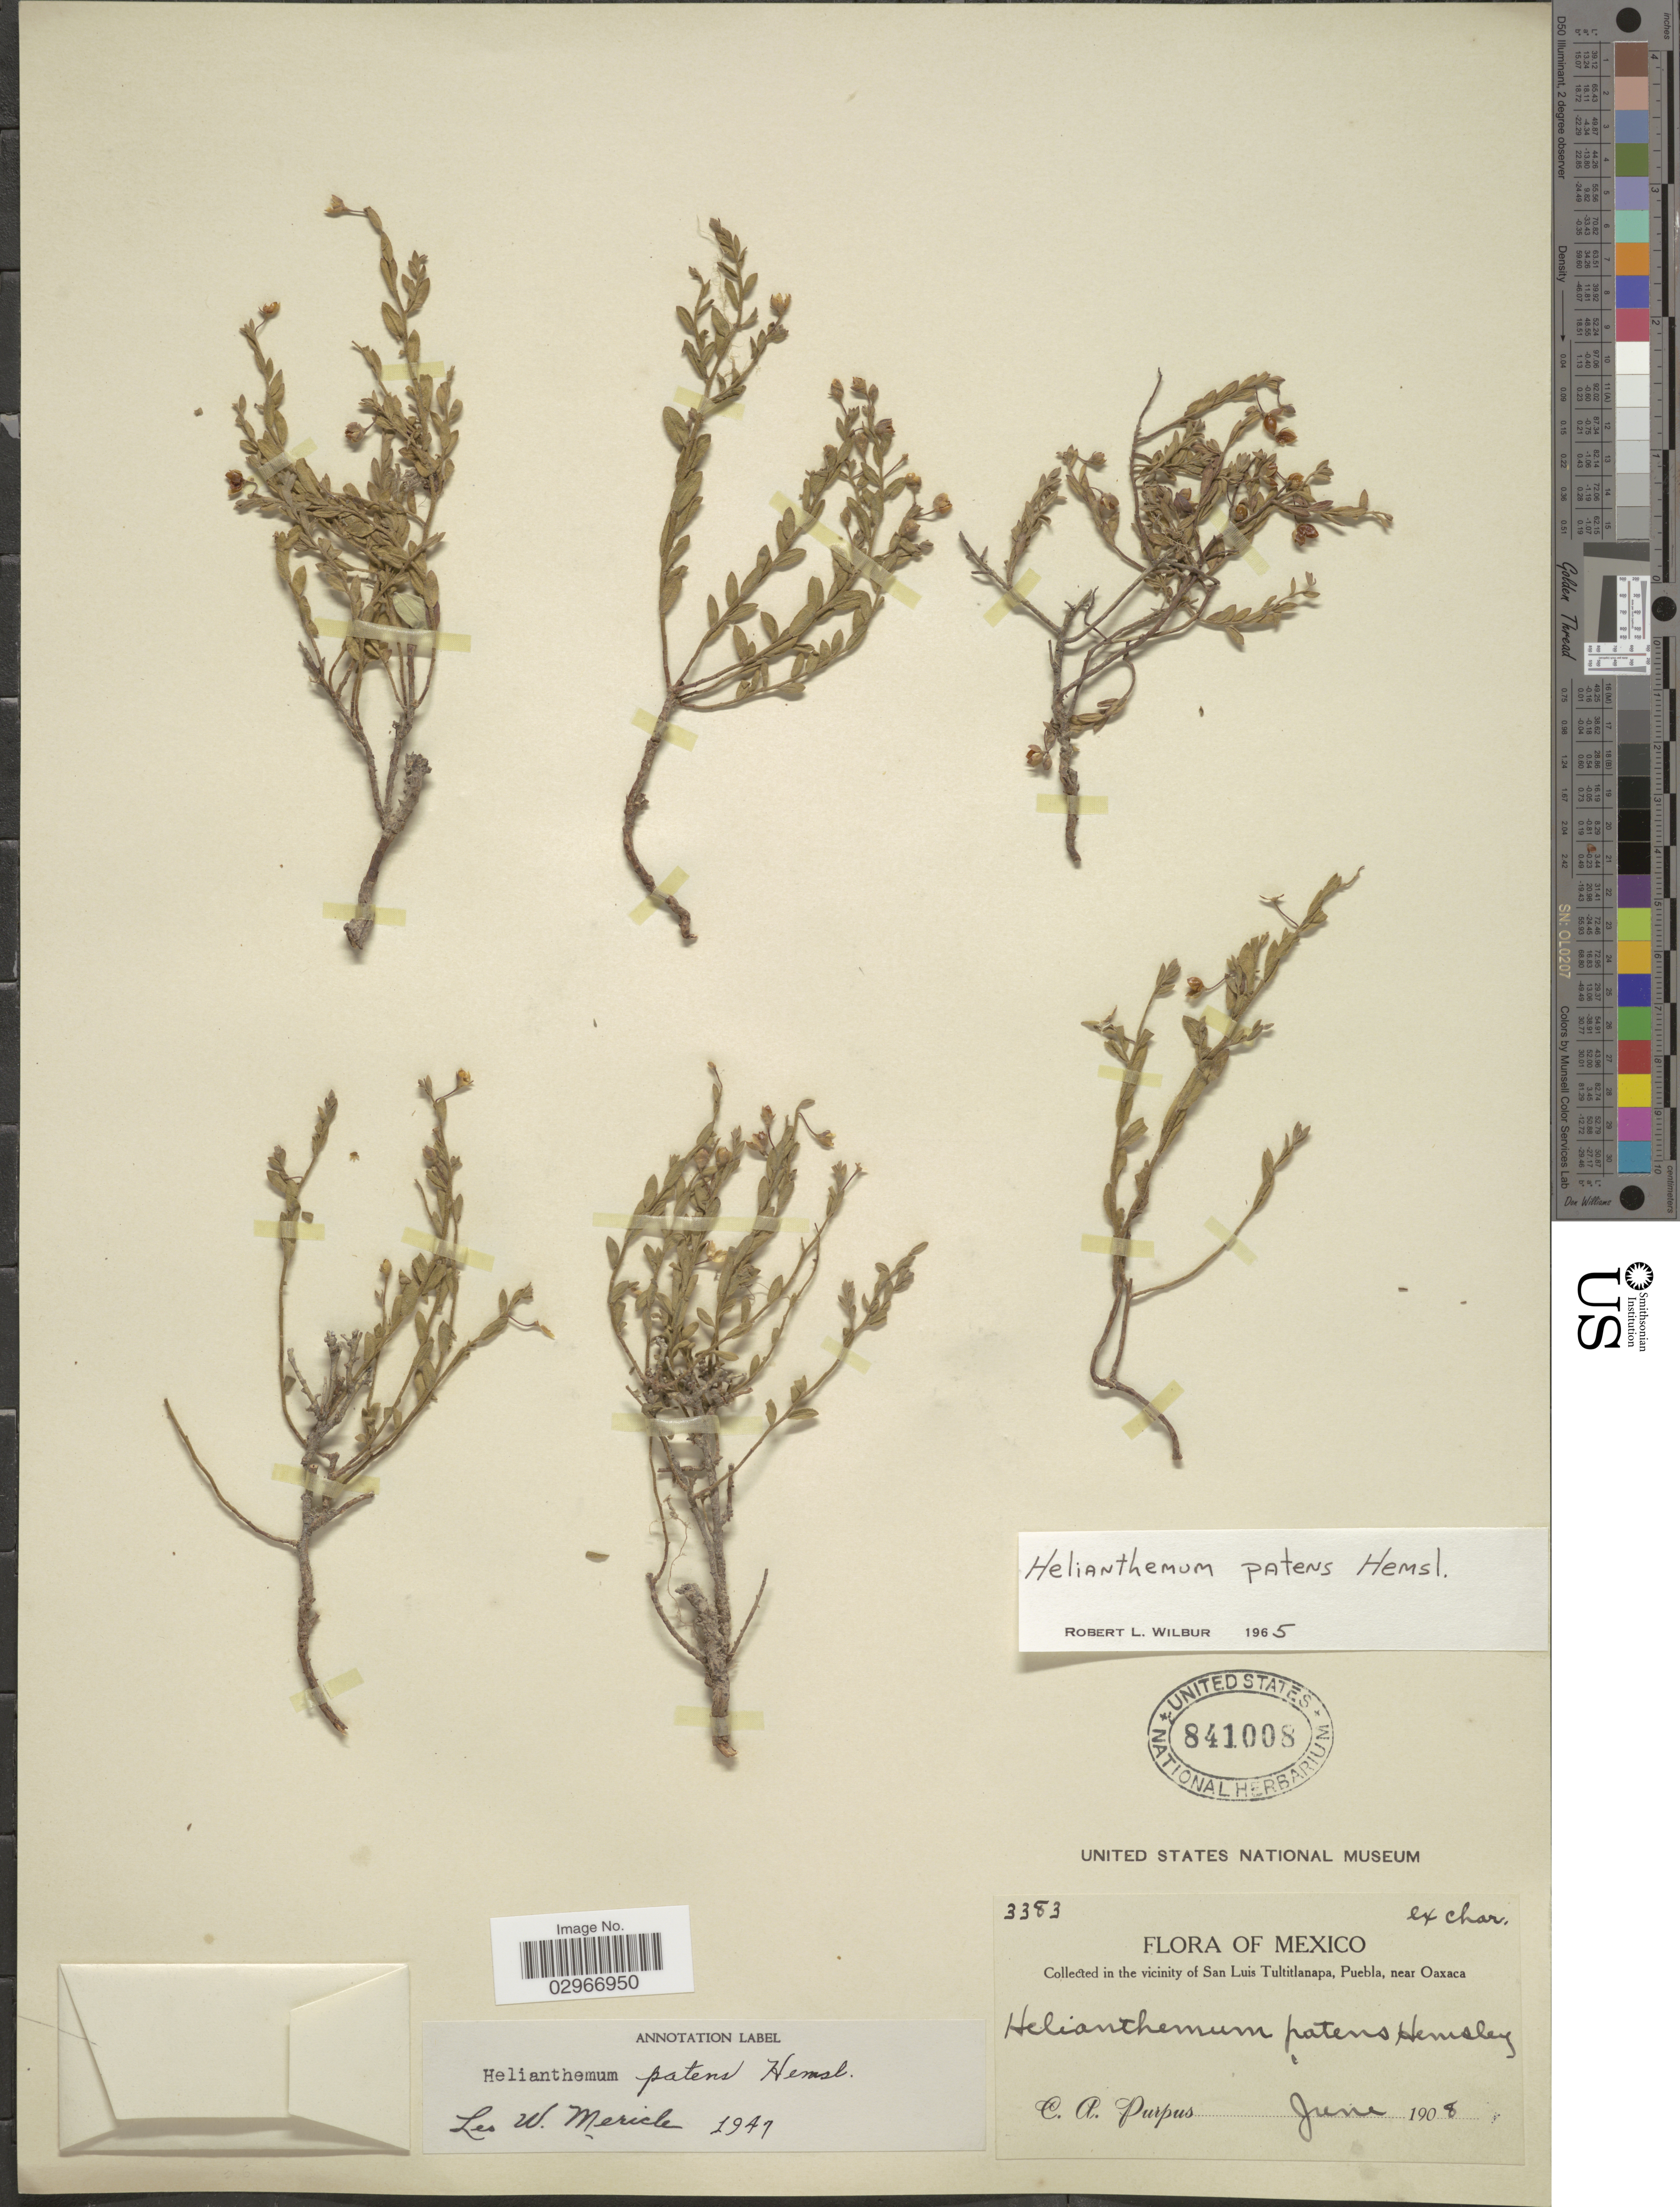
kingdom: Plantae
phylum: Tracheophyta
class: Magnoliopsida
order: Malvales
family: Cistaceae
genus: Helianthemum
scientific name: Helianthemum patens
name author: Hemsl.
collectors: C. A. Purpus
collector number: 3383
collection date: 1908-06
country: Mexico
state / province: Puebla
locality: In the vicinity of San Luis Tultitlanapa, near Oaxaca.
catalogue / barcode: US 841008